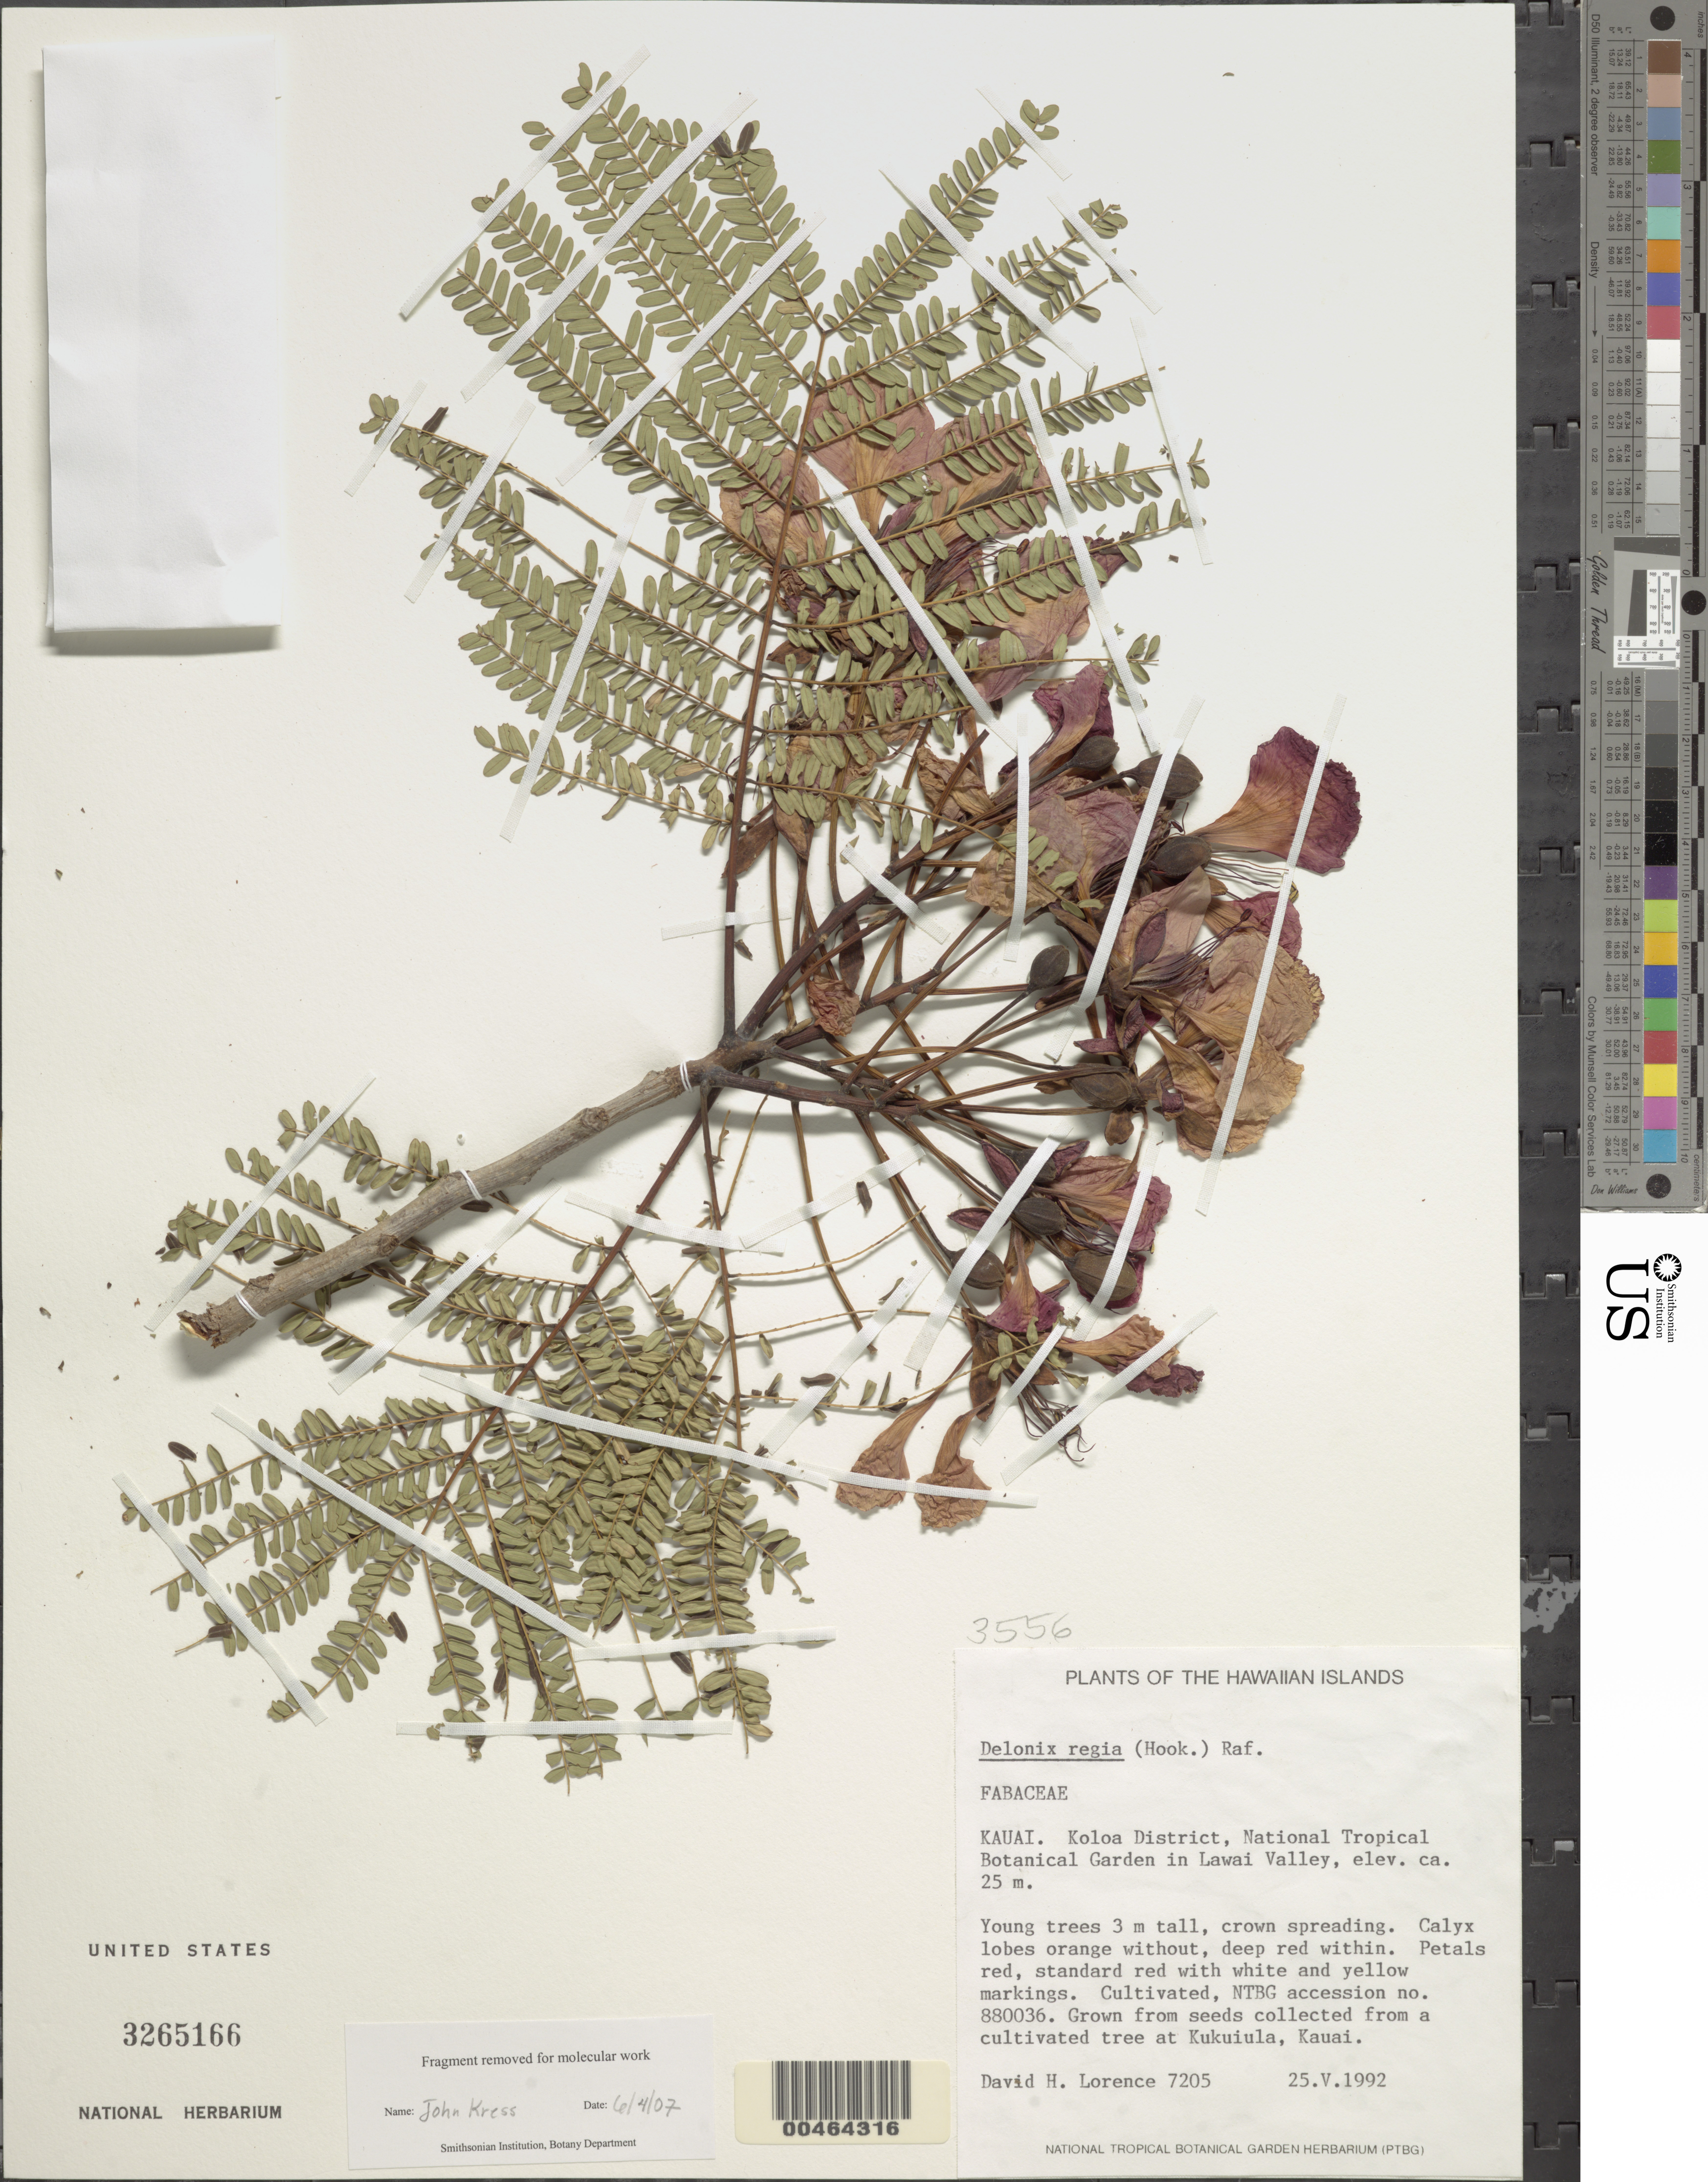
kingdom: Plantae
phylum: Tracheophyta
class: Magnoliopsida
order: Fabales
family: Fabaceae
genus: Delonix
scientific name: Delonix regia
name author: (Bojer ex Hook.) Raf.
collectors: D. Lorence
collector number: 7205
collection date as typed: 25 May 1992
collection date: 1992-05-25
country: United States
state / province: Hawaii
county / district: Kauai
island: Kaua'i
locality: Koloa Distr., Nat'l Tropical Botanical Garden in Lawai Valley. Grown from seeds collected from a cult. tree at Kukuiula, Kauai.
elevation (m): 25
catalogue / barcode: US 3265166